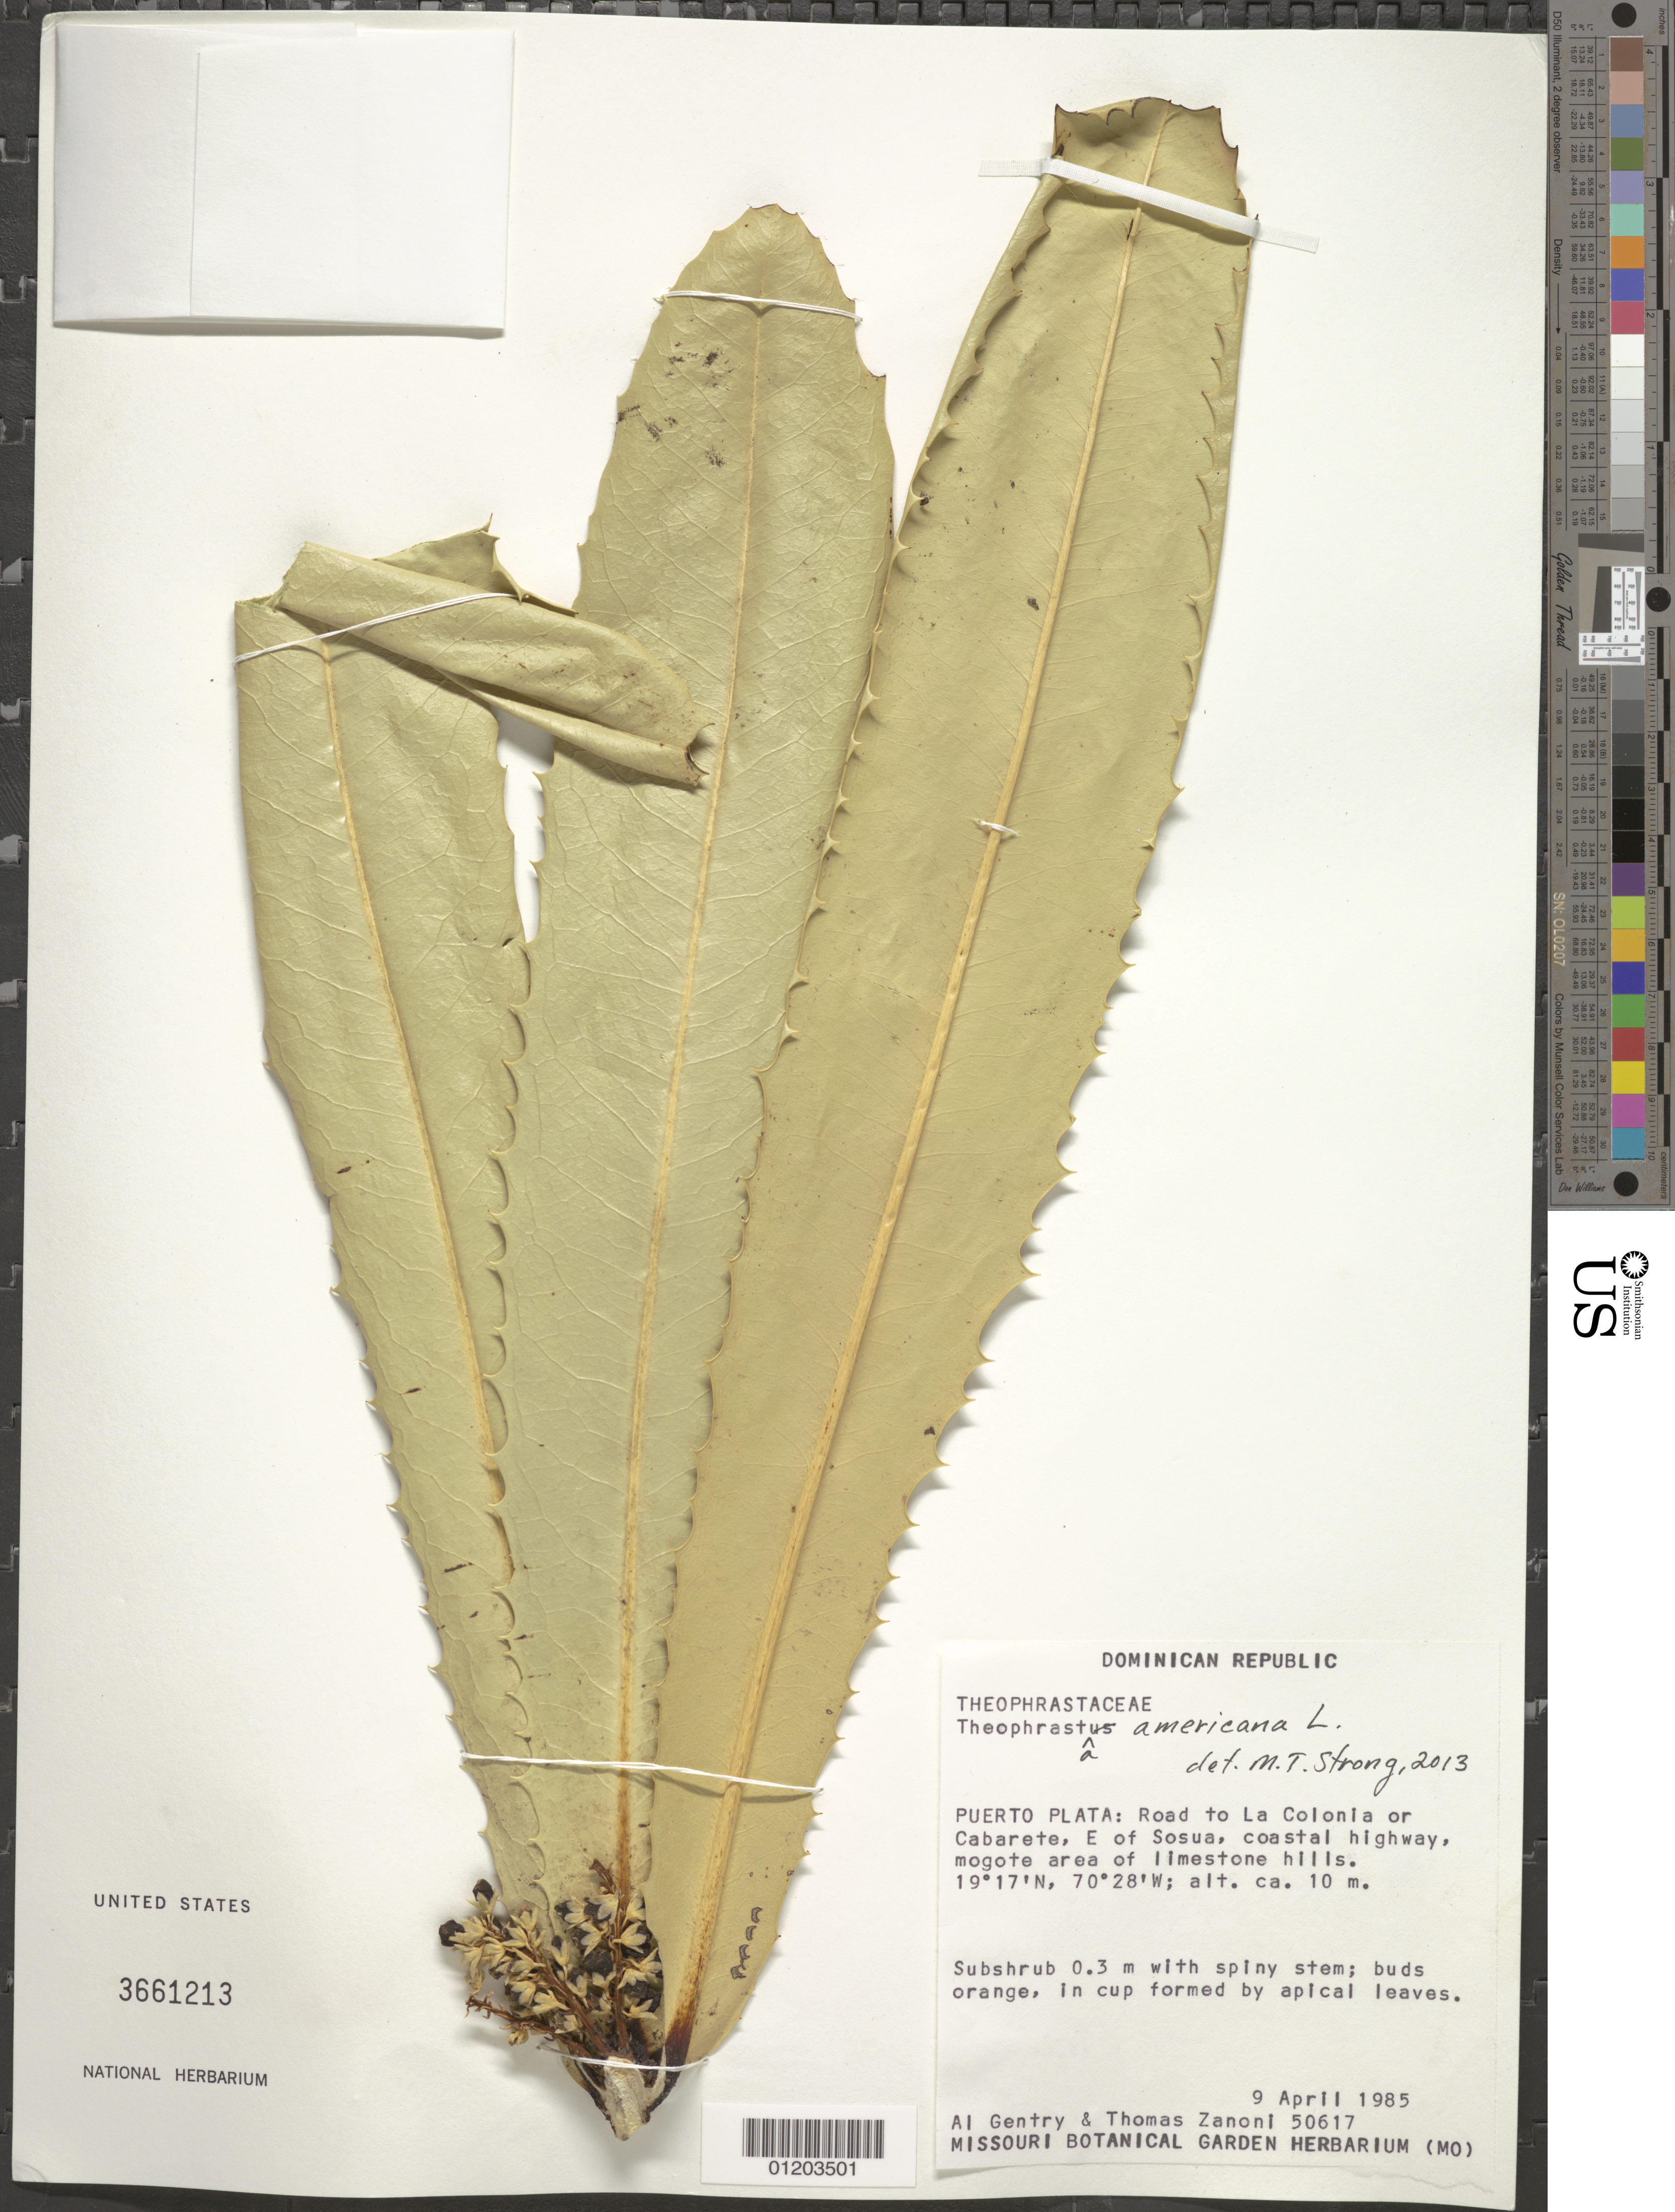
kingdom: Plantae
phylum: Tracheophyta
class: Magnoliopsida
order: Ericales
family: Primulaceae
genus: Theophrasta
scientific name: Theophrasta americana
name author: L.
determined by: Strong, M. T., (US), Smithsonian Institution - National Museum of Natural History (UNITED STATES)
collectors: A. H. Gentry & T. A. Zanoni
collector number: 50617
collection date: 1985-04-09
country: Dominican Republic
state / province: Puerto Plata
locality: Road to La Colonia or Cabarete, E of Sosua.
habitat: Coastal highway, mogote area of limestone hills.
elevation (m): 10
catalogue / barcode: US 3661213